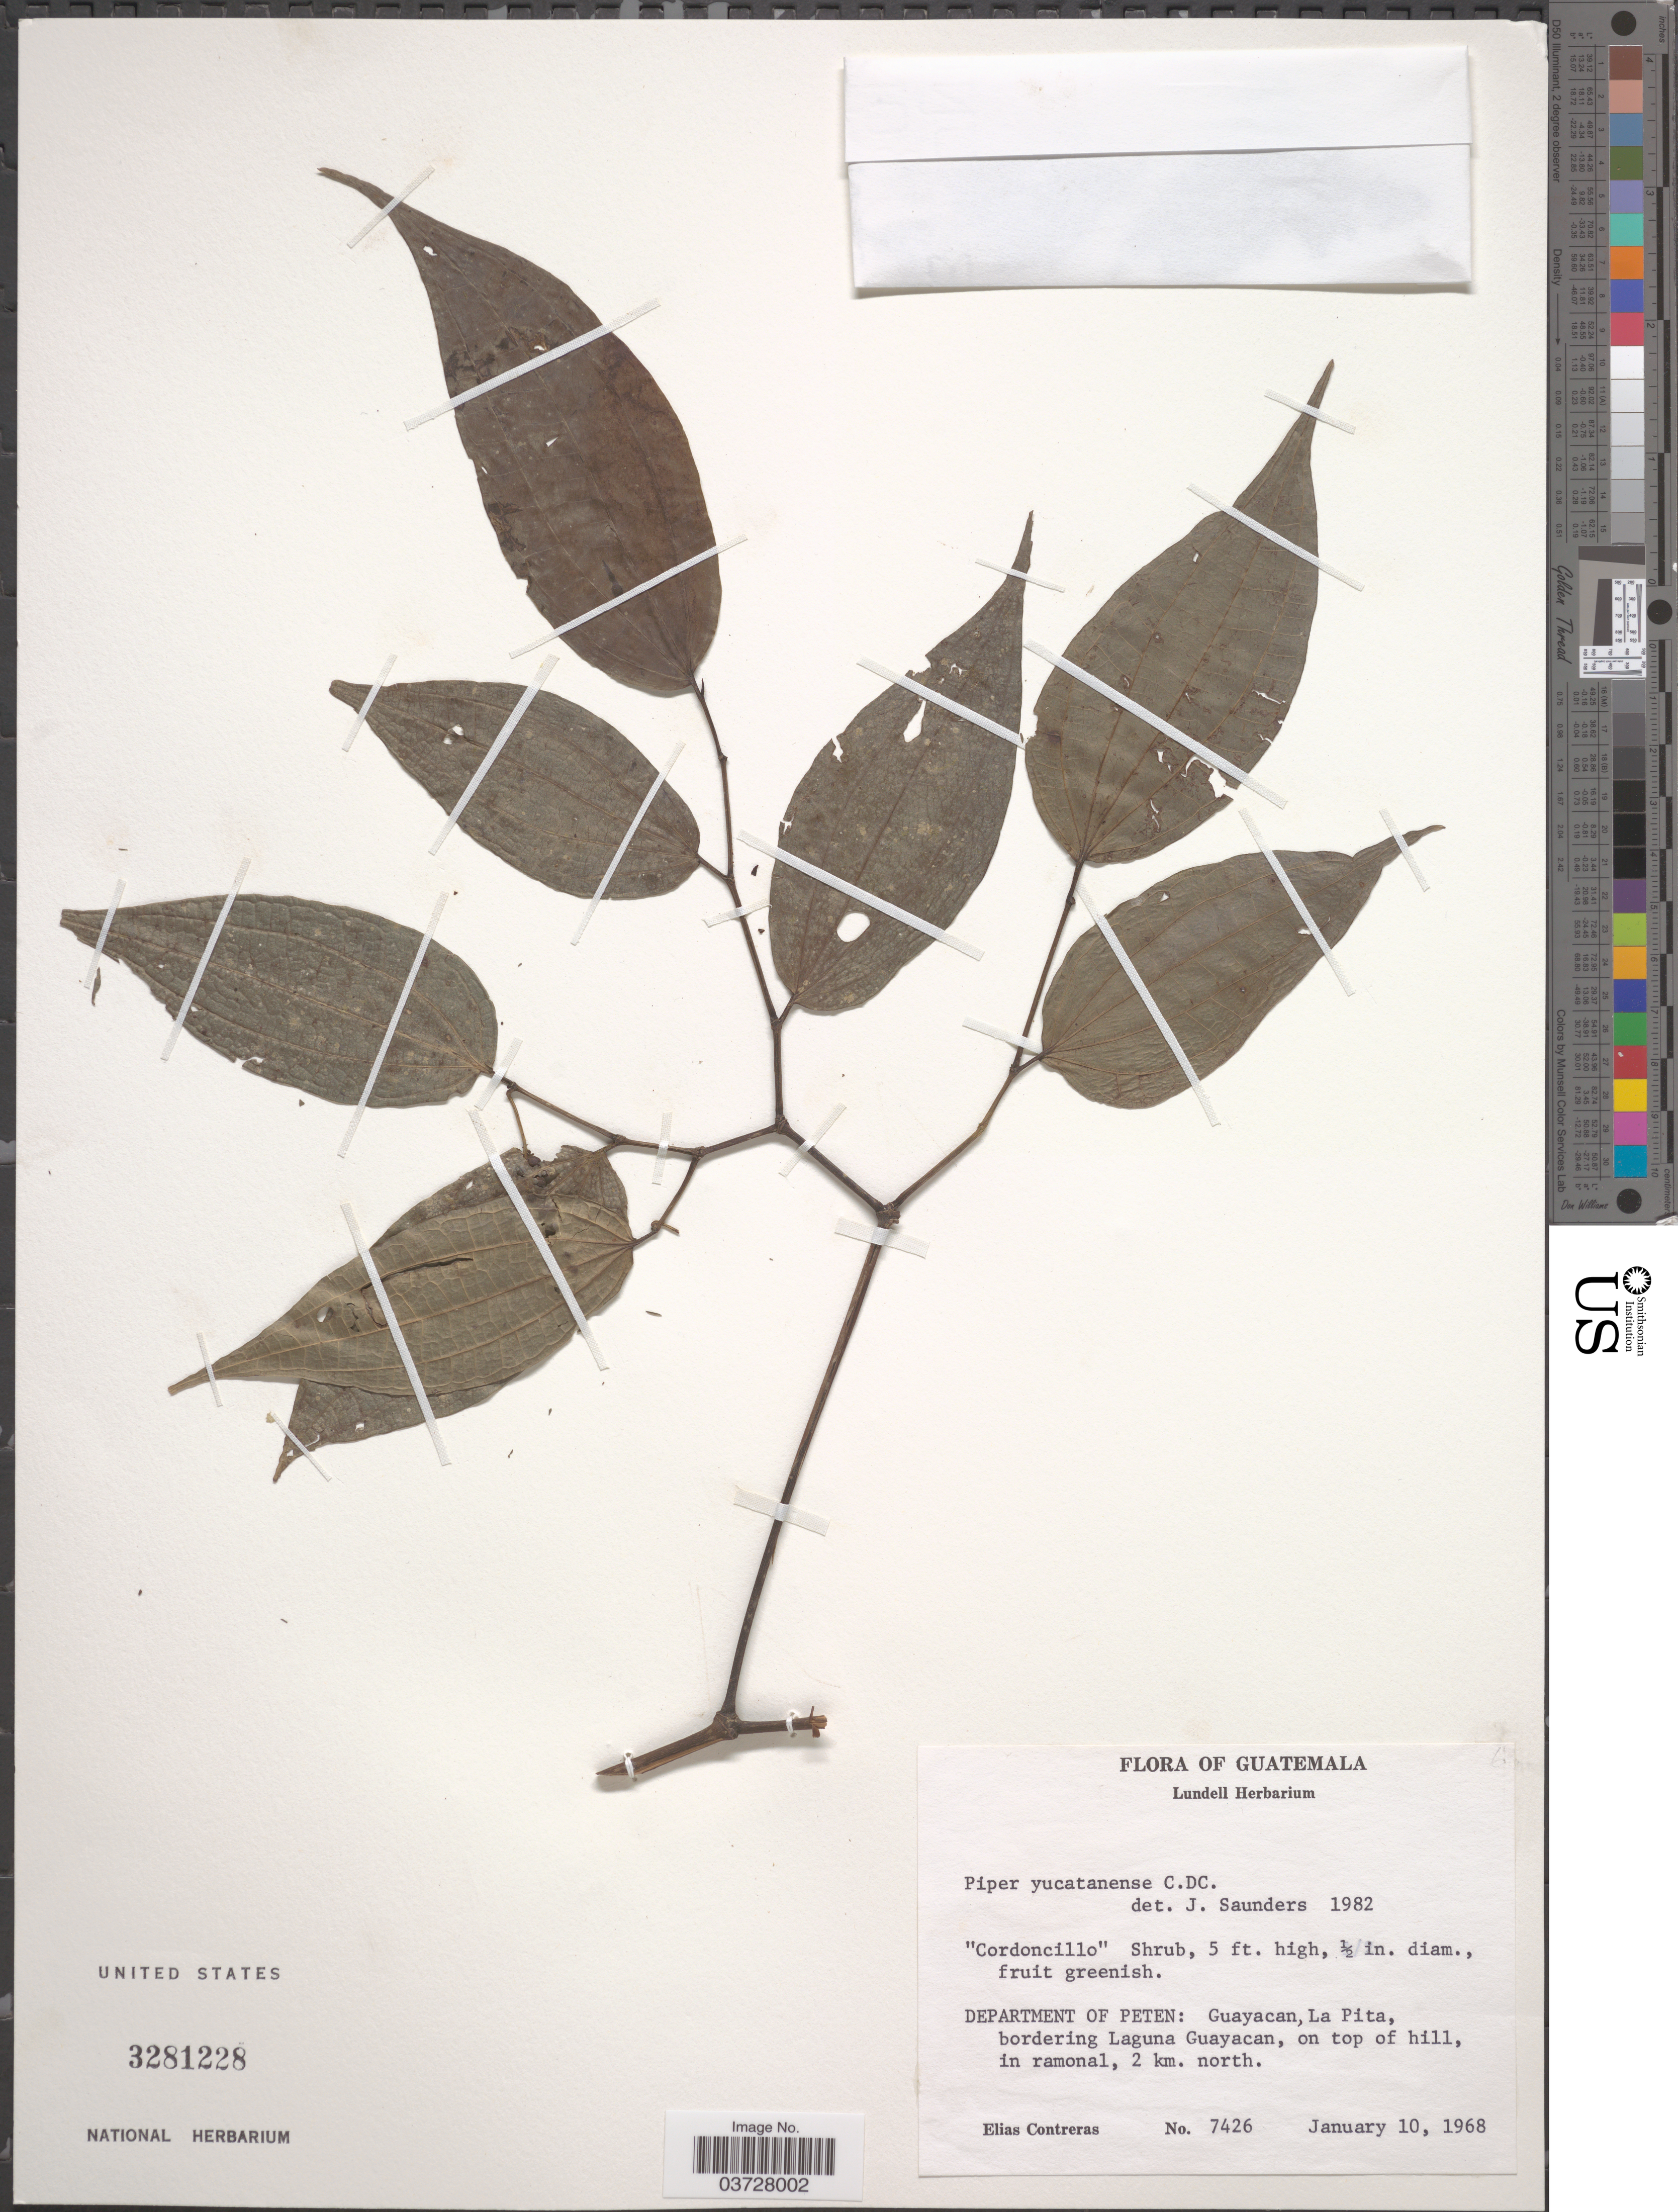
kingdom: Plantae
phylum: Tracheophyta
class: Magnoliopsida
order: Piperales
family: Piperaceae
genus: Piper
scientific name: Piper yucatanense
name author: DC.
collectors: E. Contreras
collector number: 7426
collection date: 1968-01-10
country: Guatemala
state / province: El Peten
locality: Department of Peten: Guayacan, La Pita, bordering Laguna Guayacan, on top of hill, in ramonal, 2 km. north.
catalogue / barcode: US 3281228